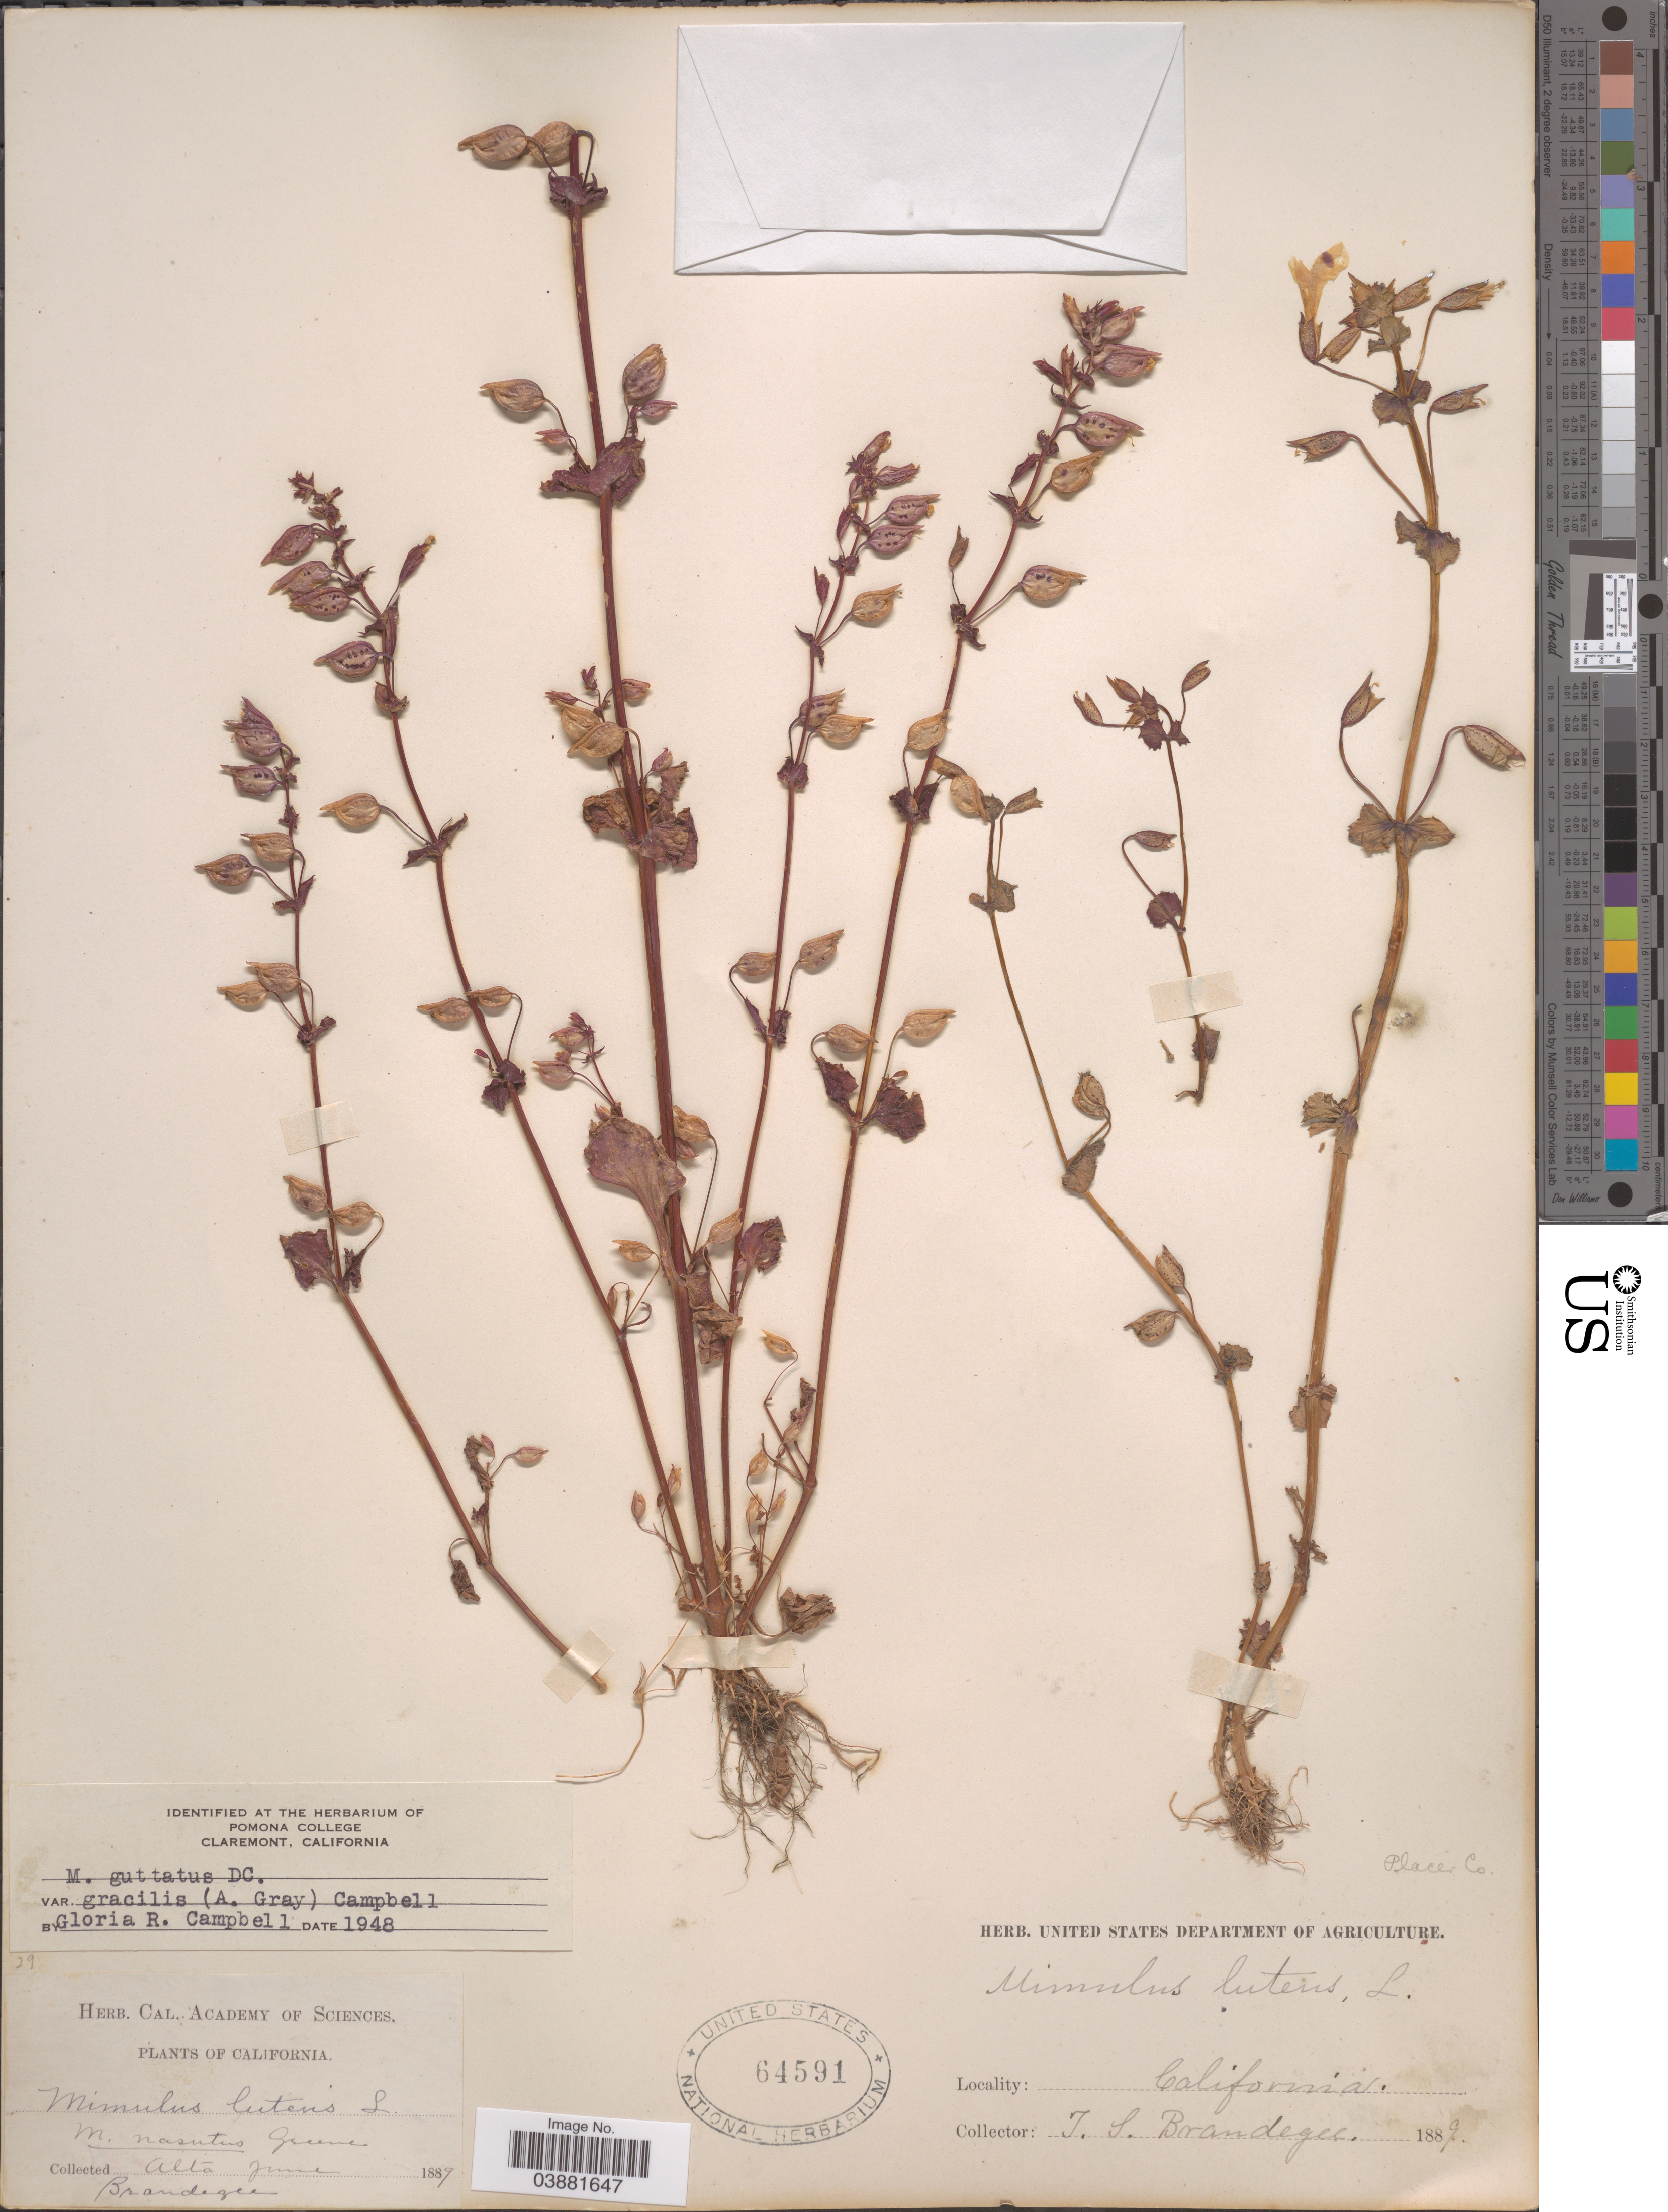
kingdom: Plantae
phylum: Tracheophyta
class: Magnoliopsida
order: Lamiales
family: Phrymaceae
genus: Mimulus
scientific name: Mimulus guttatus var. gracilis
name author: (A. Gray) G.R. Campb.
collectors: -- Brandegee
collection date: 1889-06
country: United States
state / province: California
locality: Alta.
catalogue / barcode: US 64591